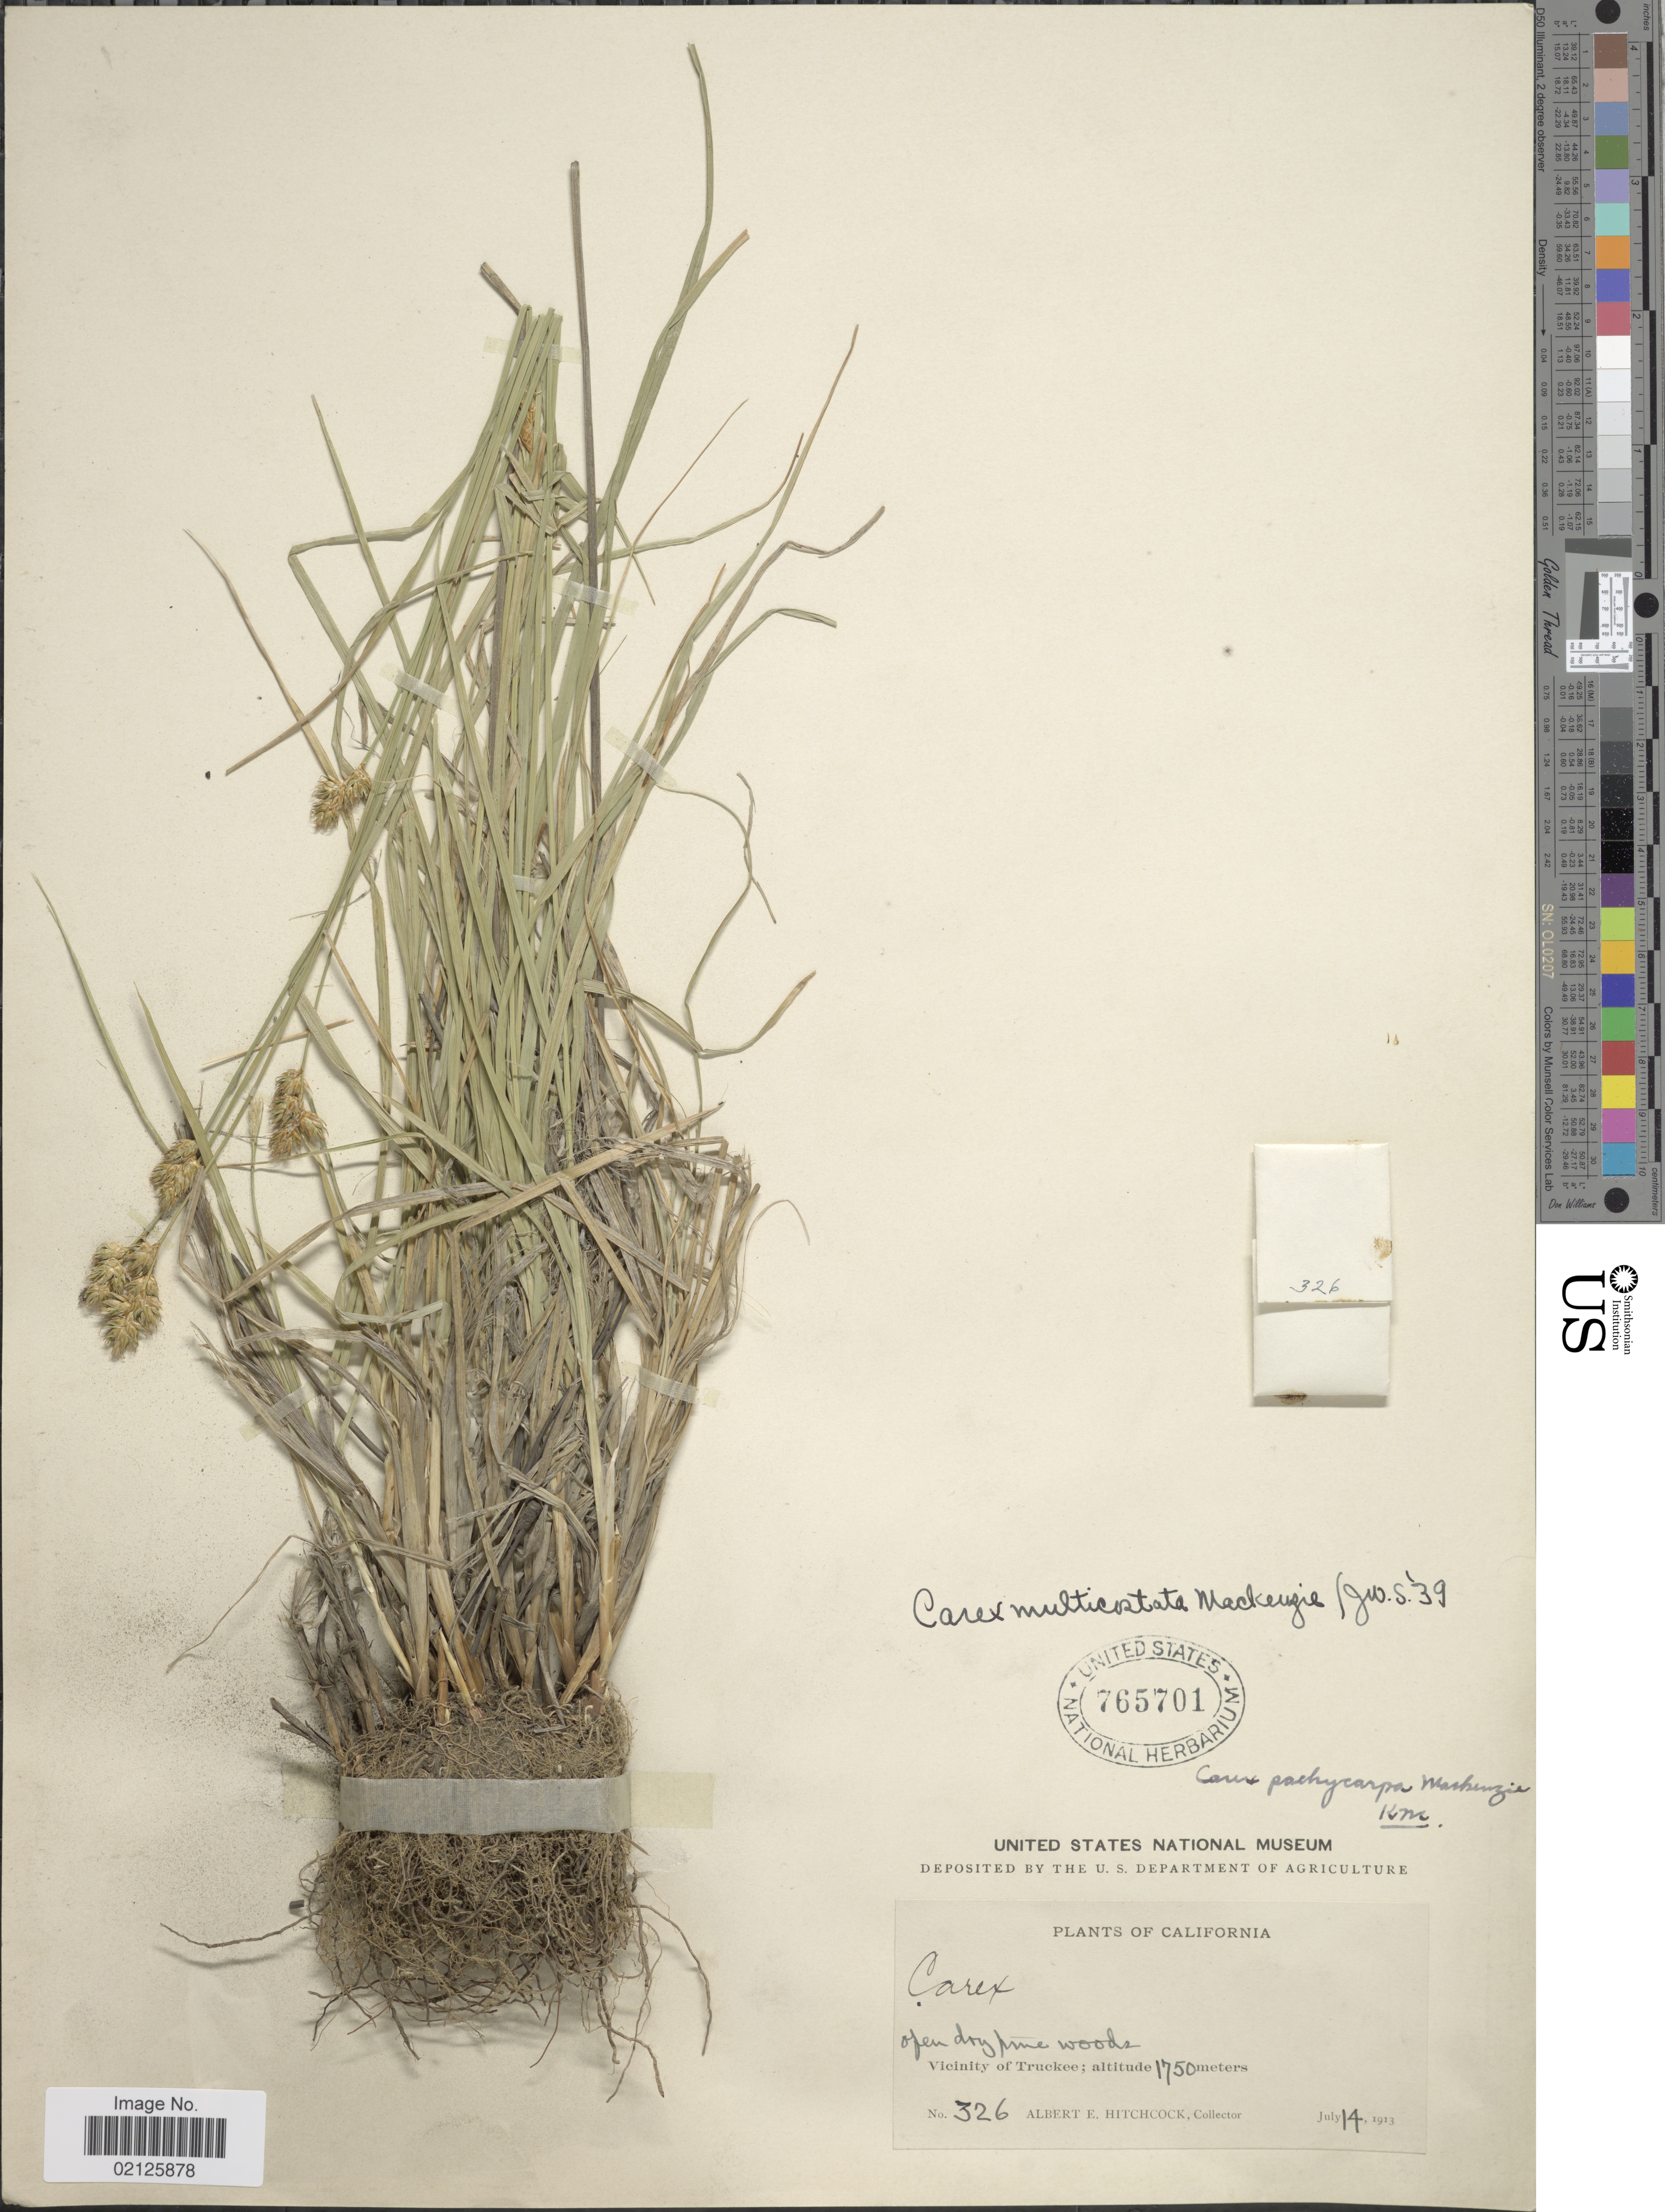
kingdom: Plantae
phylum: Tracheophyta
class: Liliopsida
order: Poales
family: Cyperaceae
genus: Carex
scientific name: Carex multicostata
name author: Mack.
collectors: A. Hitchcock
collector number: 326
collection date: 1913-07-14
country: United States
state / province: California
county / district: Nevada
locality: Open dry pine woods, Vicinity of Truckee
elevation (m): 1750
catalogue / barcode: US 765701